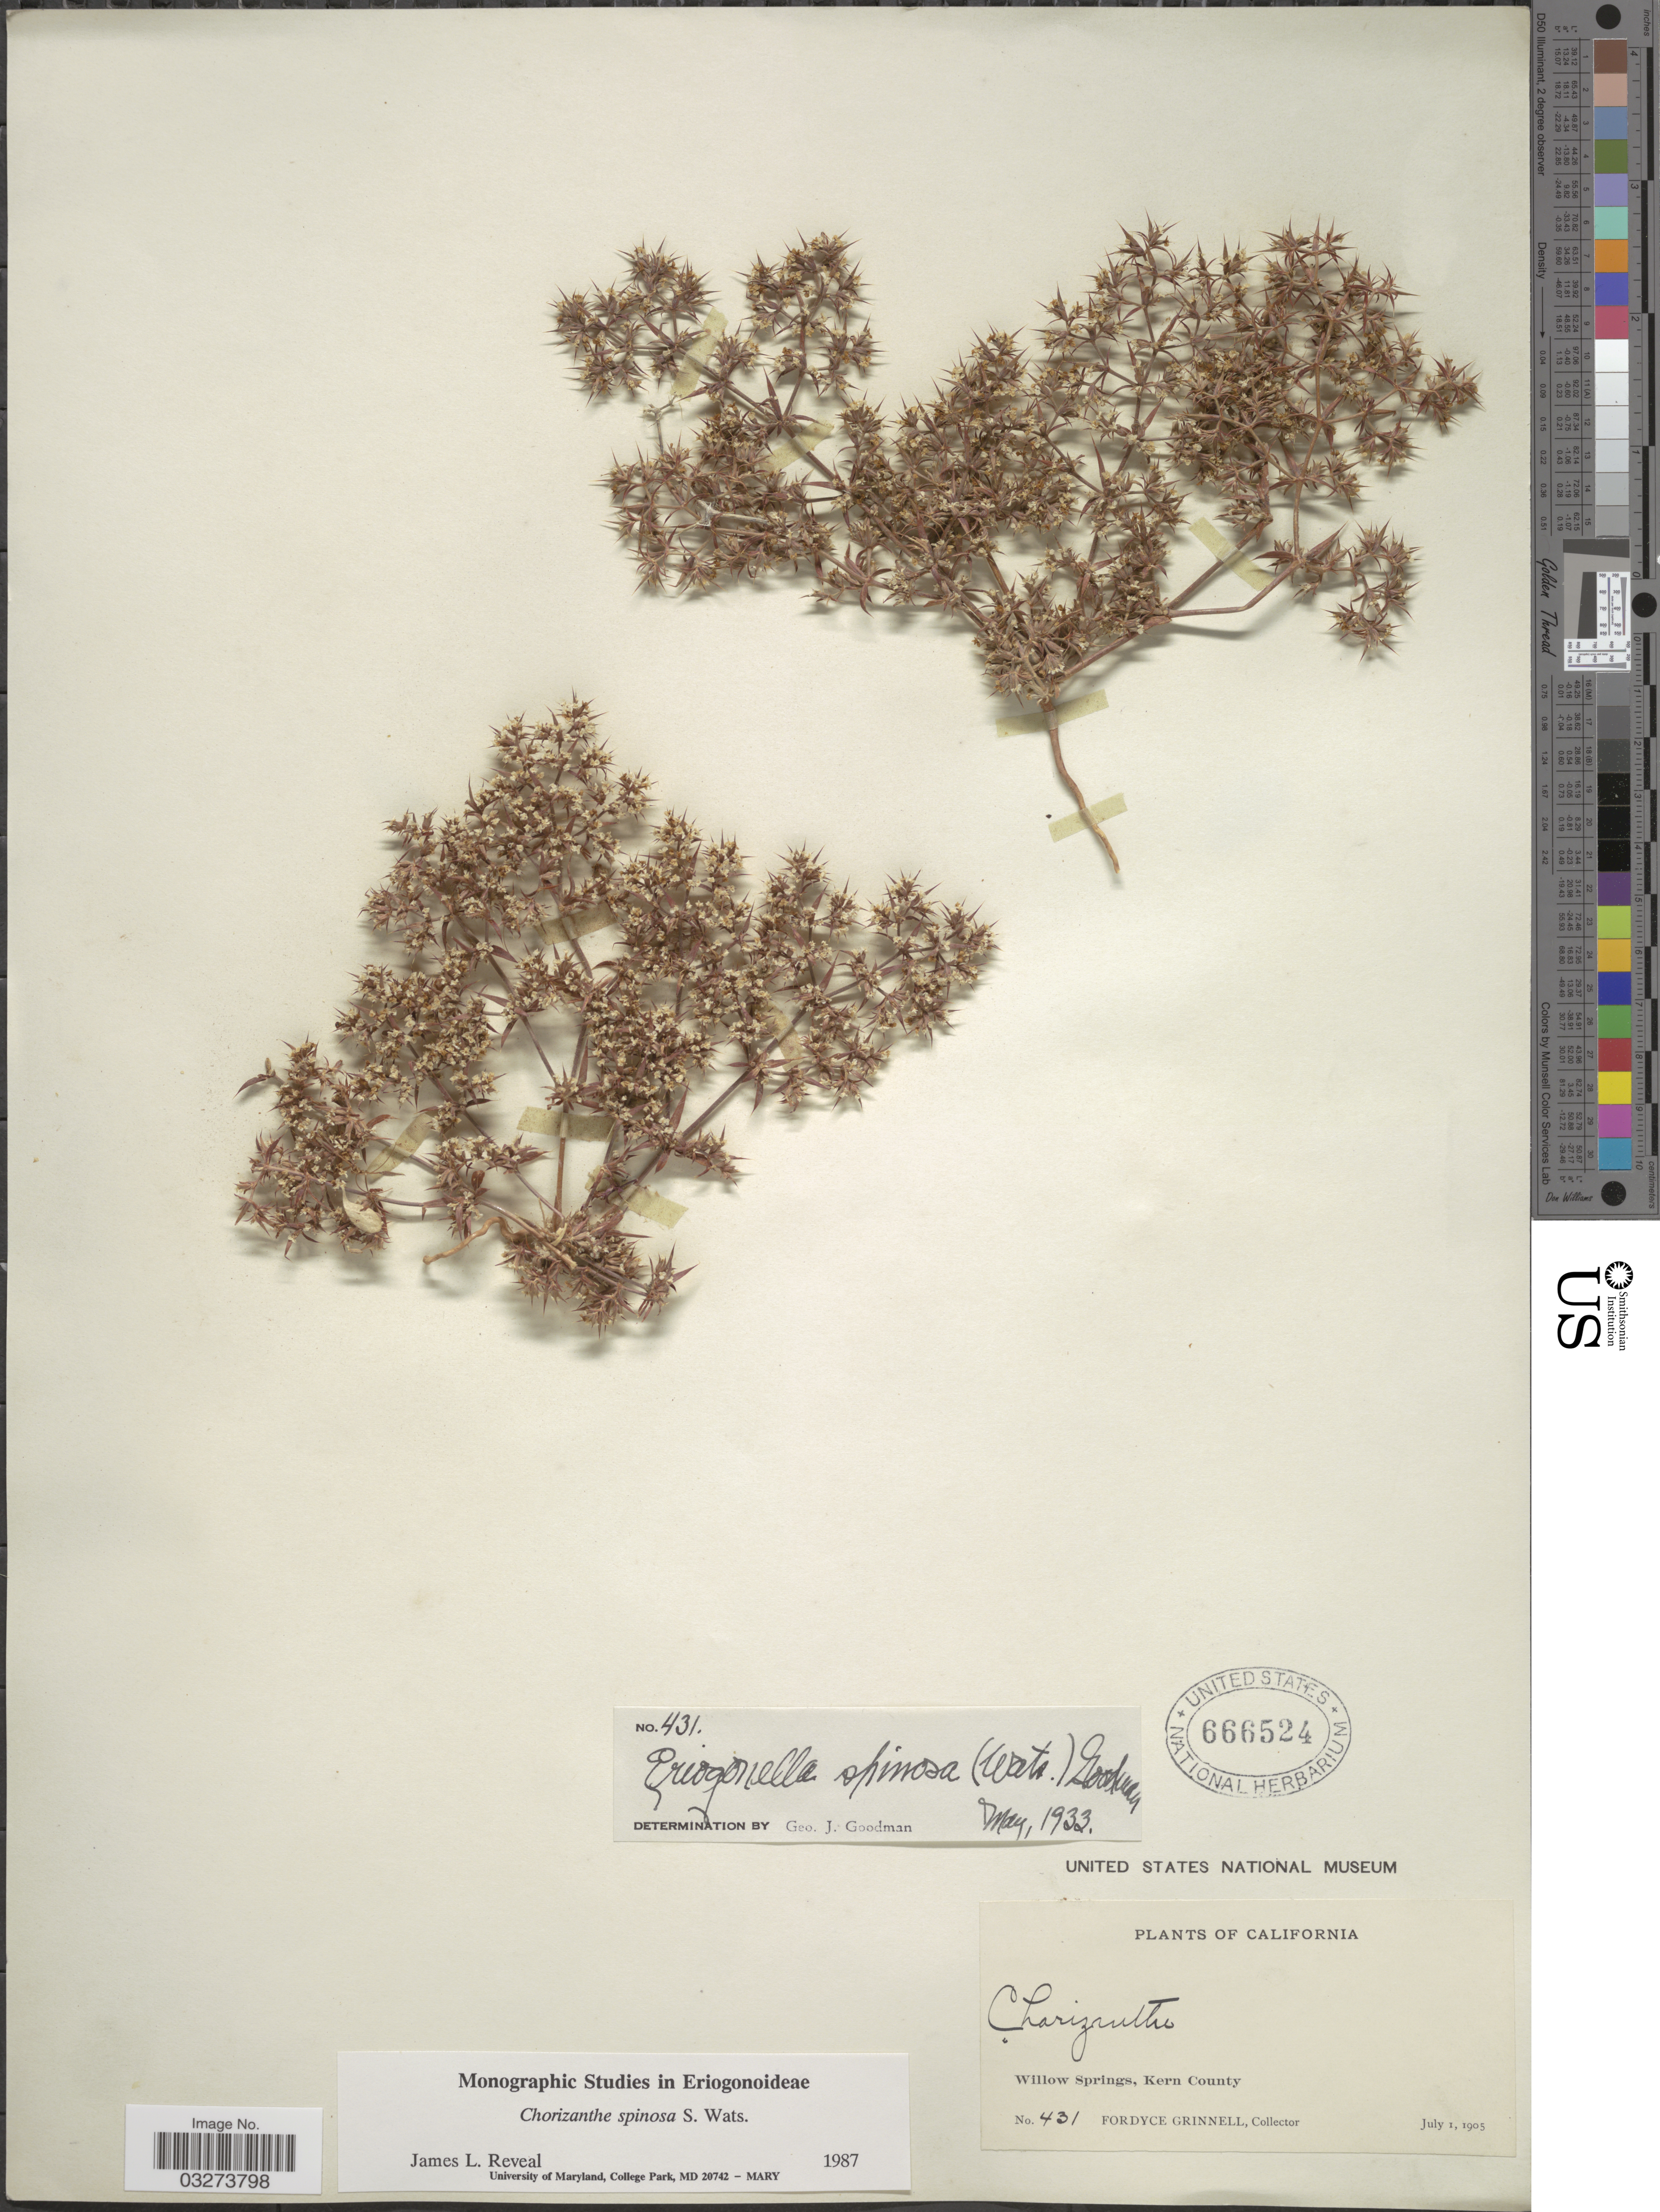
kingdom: Plantae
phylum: Tracheophyta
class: Magnoliopsida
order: Caryophyllales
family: Polygonaceae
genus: Chorizanthe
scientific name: Chorizanthe spinosa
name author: S. Watson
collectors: F. Grinnell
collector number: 431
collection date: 1905-07-01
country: United States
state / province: California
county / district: Kern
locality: Willow Springs, Kern County.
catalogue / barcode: US 666524